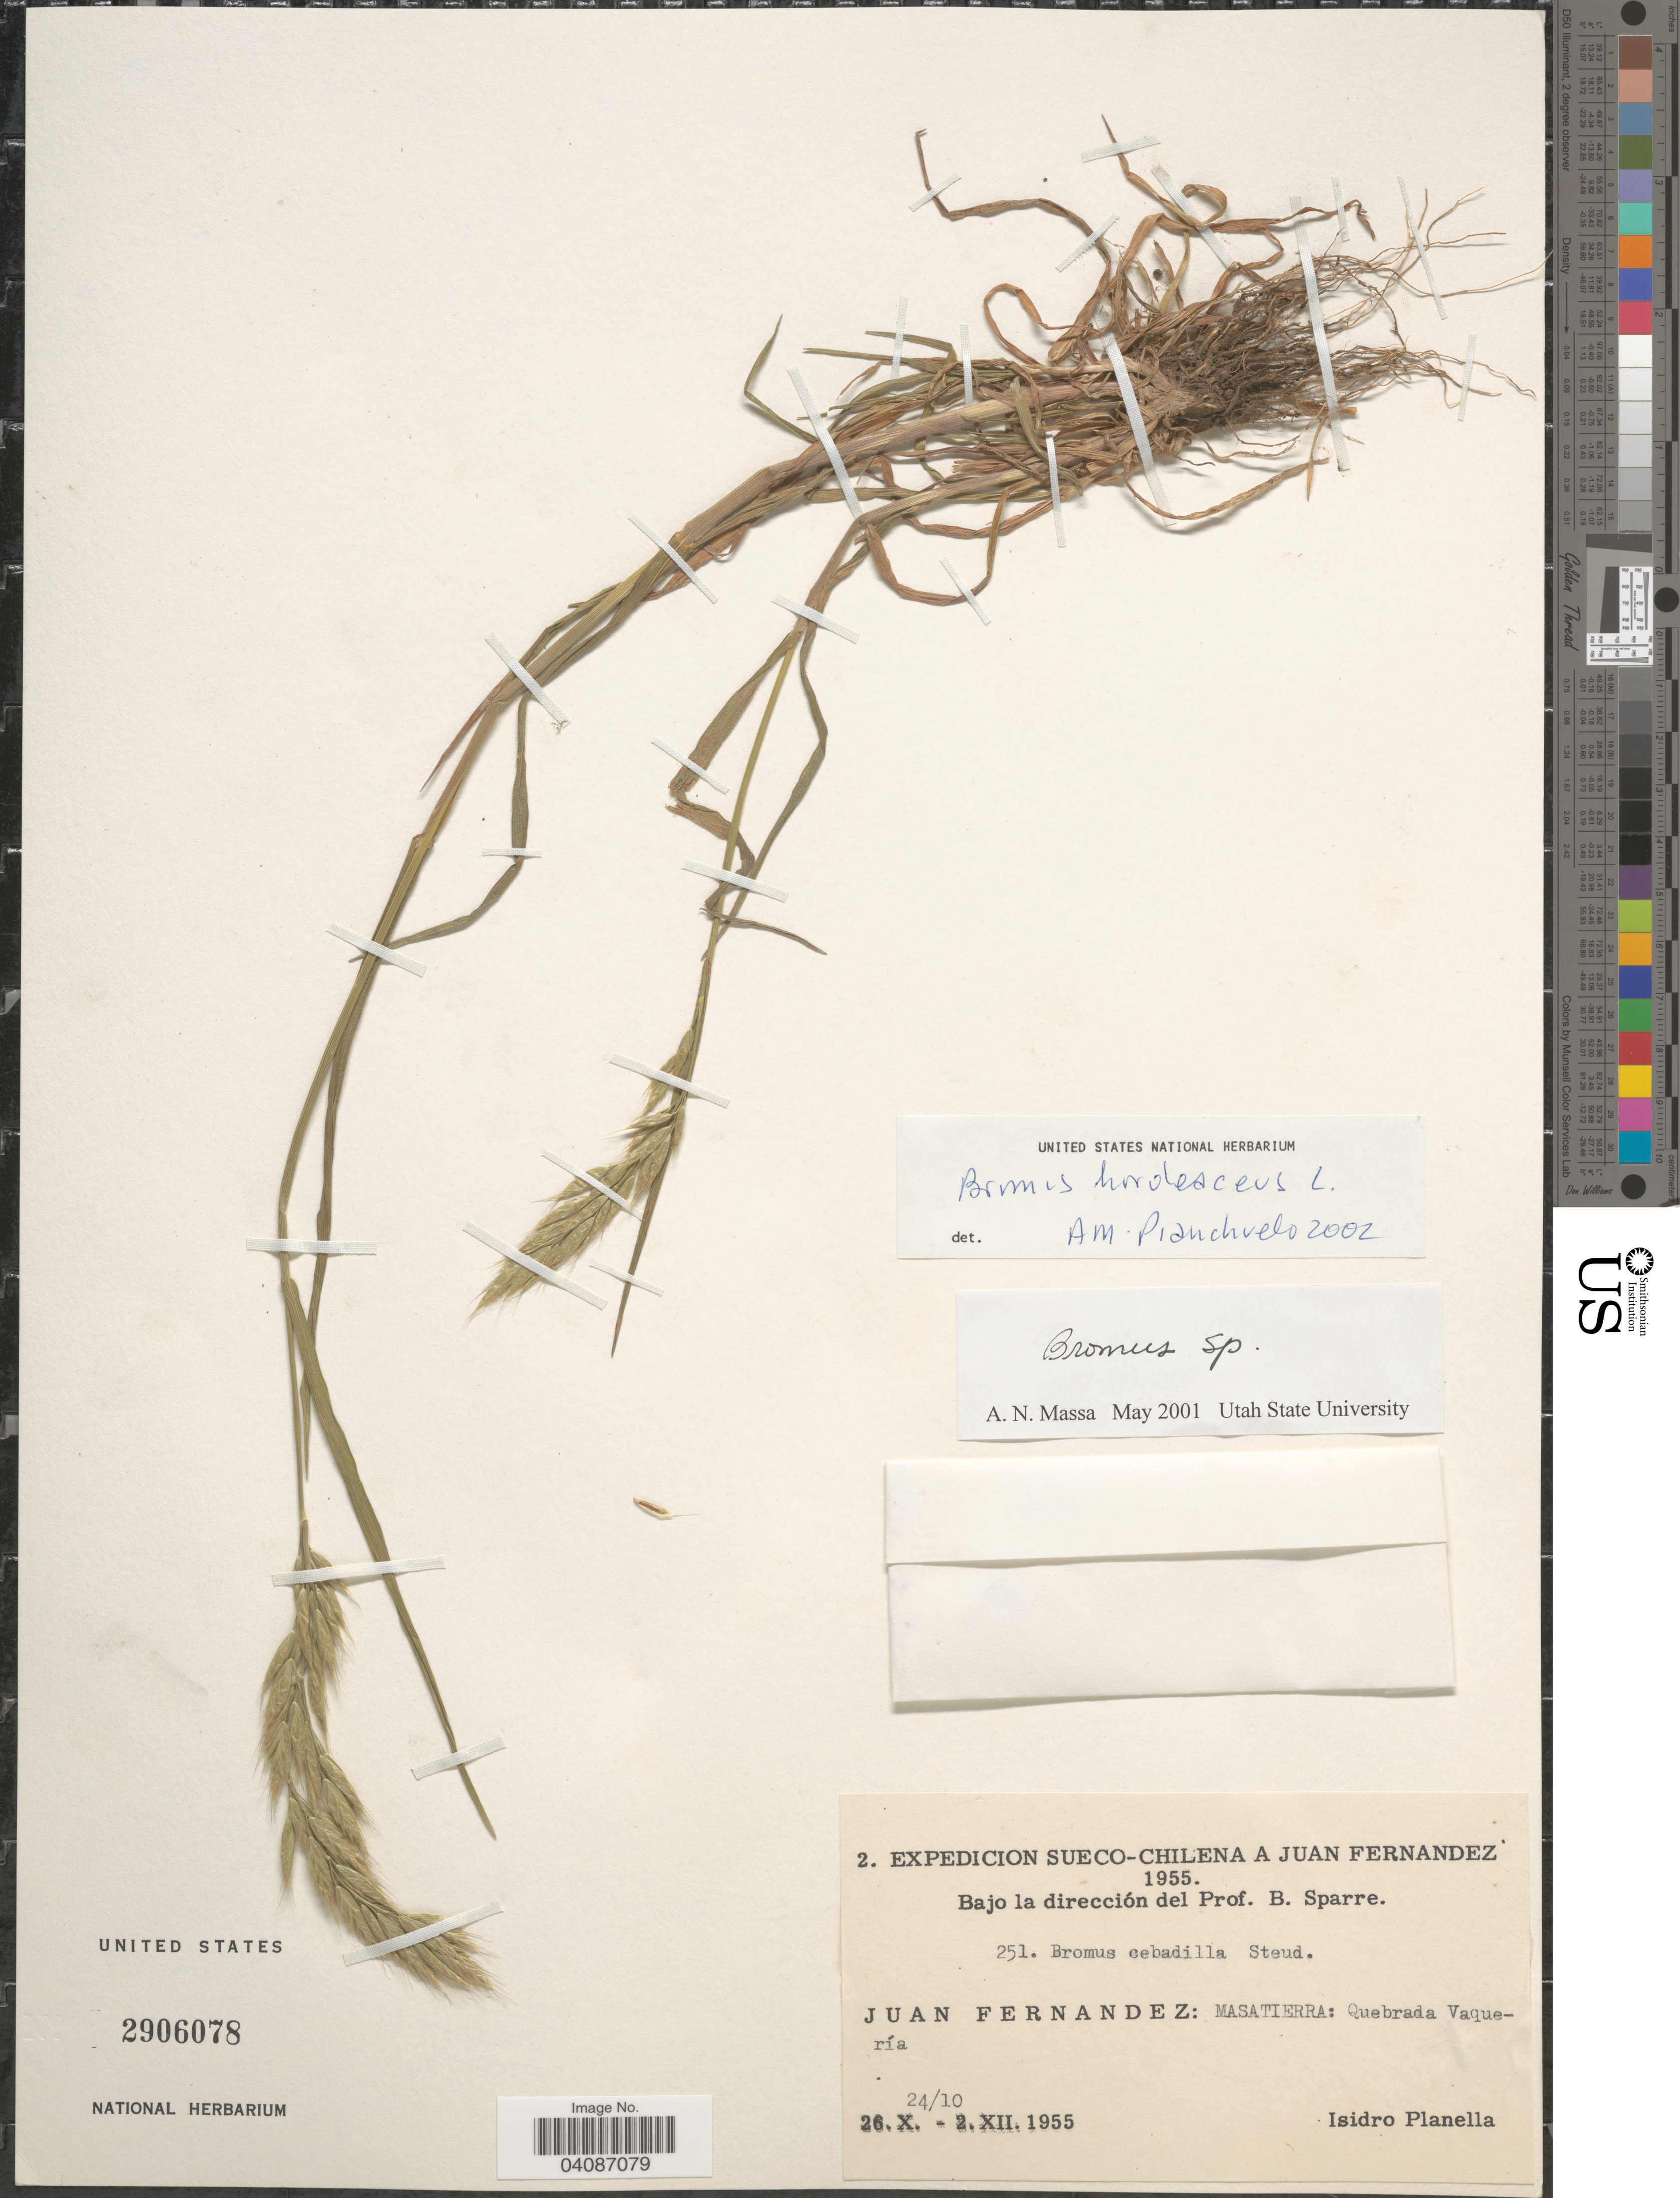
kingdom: Plantae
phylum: Tracheophyta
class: Liliopsida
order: Poales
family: Poaceae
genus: Bromus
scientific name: Bromus hordeaceus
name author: L.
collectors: I. Planella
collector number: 251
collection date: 1955-10-24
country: Chile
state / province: Valparaíso (V)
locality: Expedicion Sueco-Chilena a Juan Fernandez 1955. Juan Fernandez: Masatierra: Quebrada Vaquería.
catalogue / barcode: US 2906078